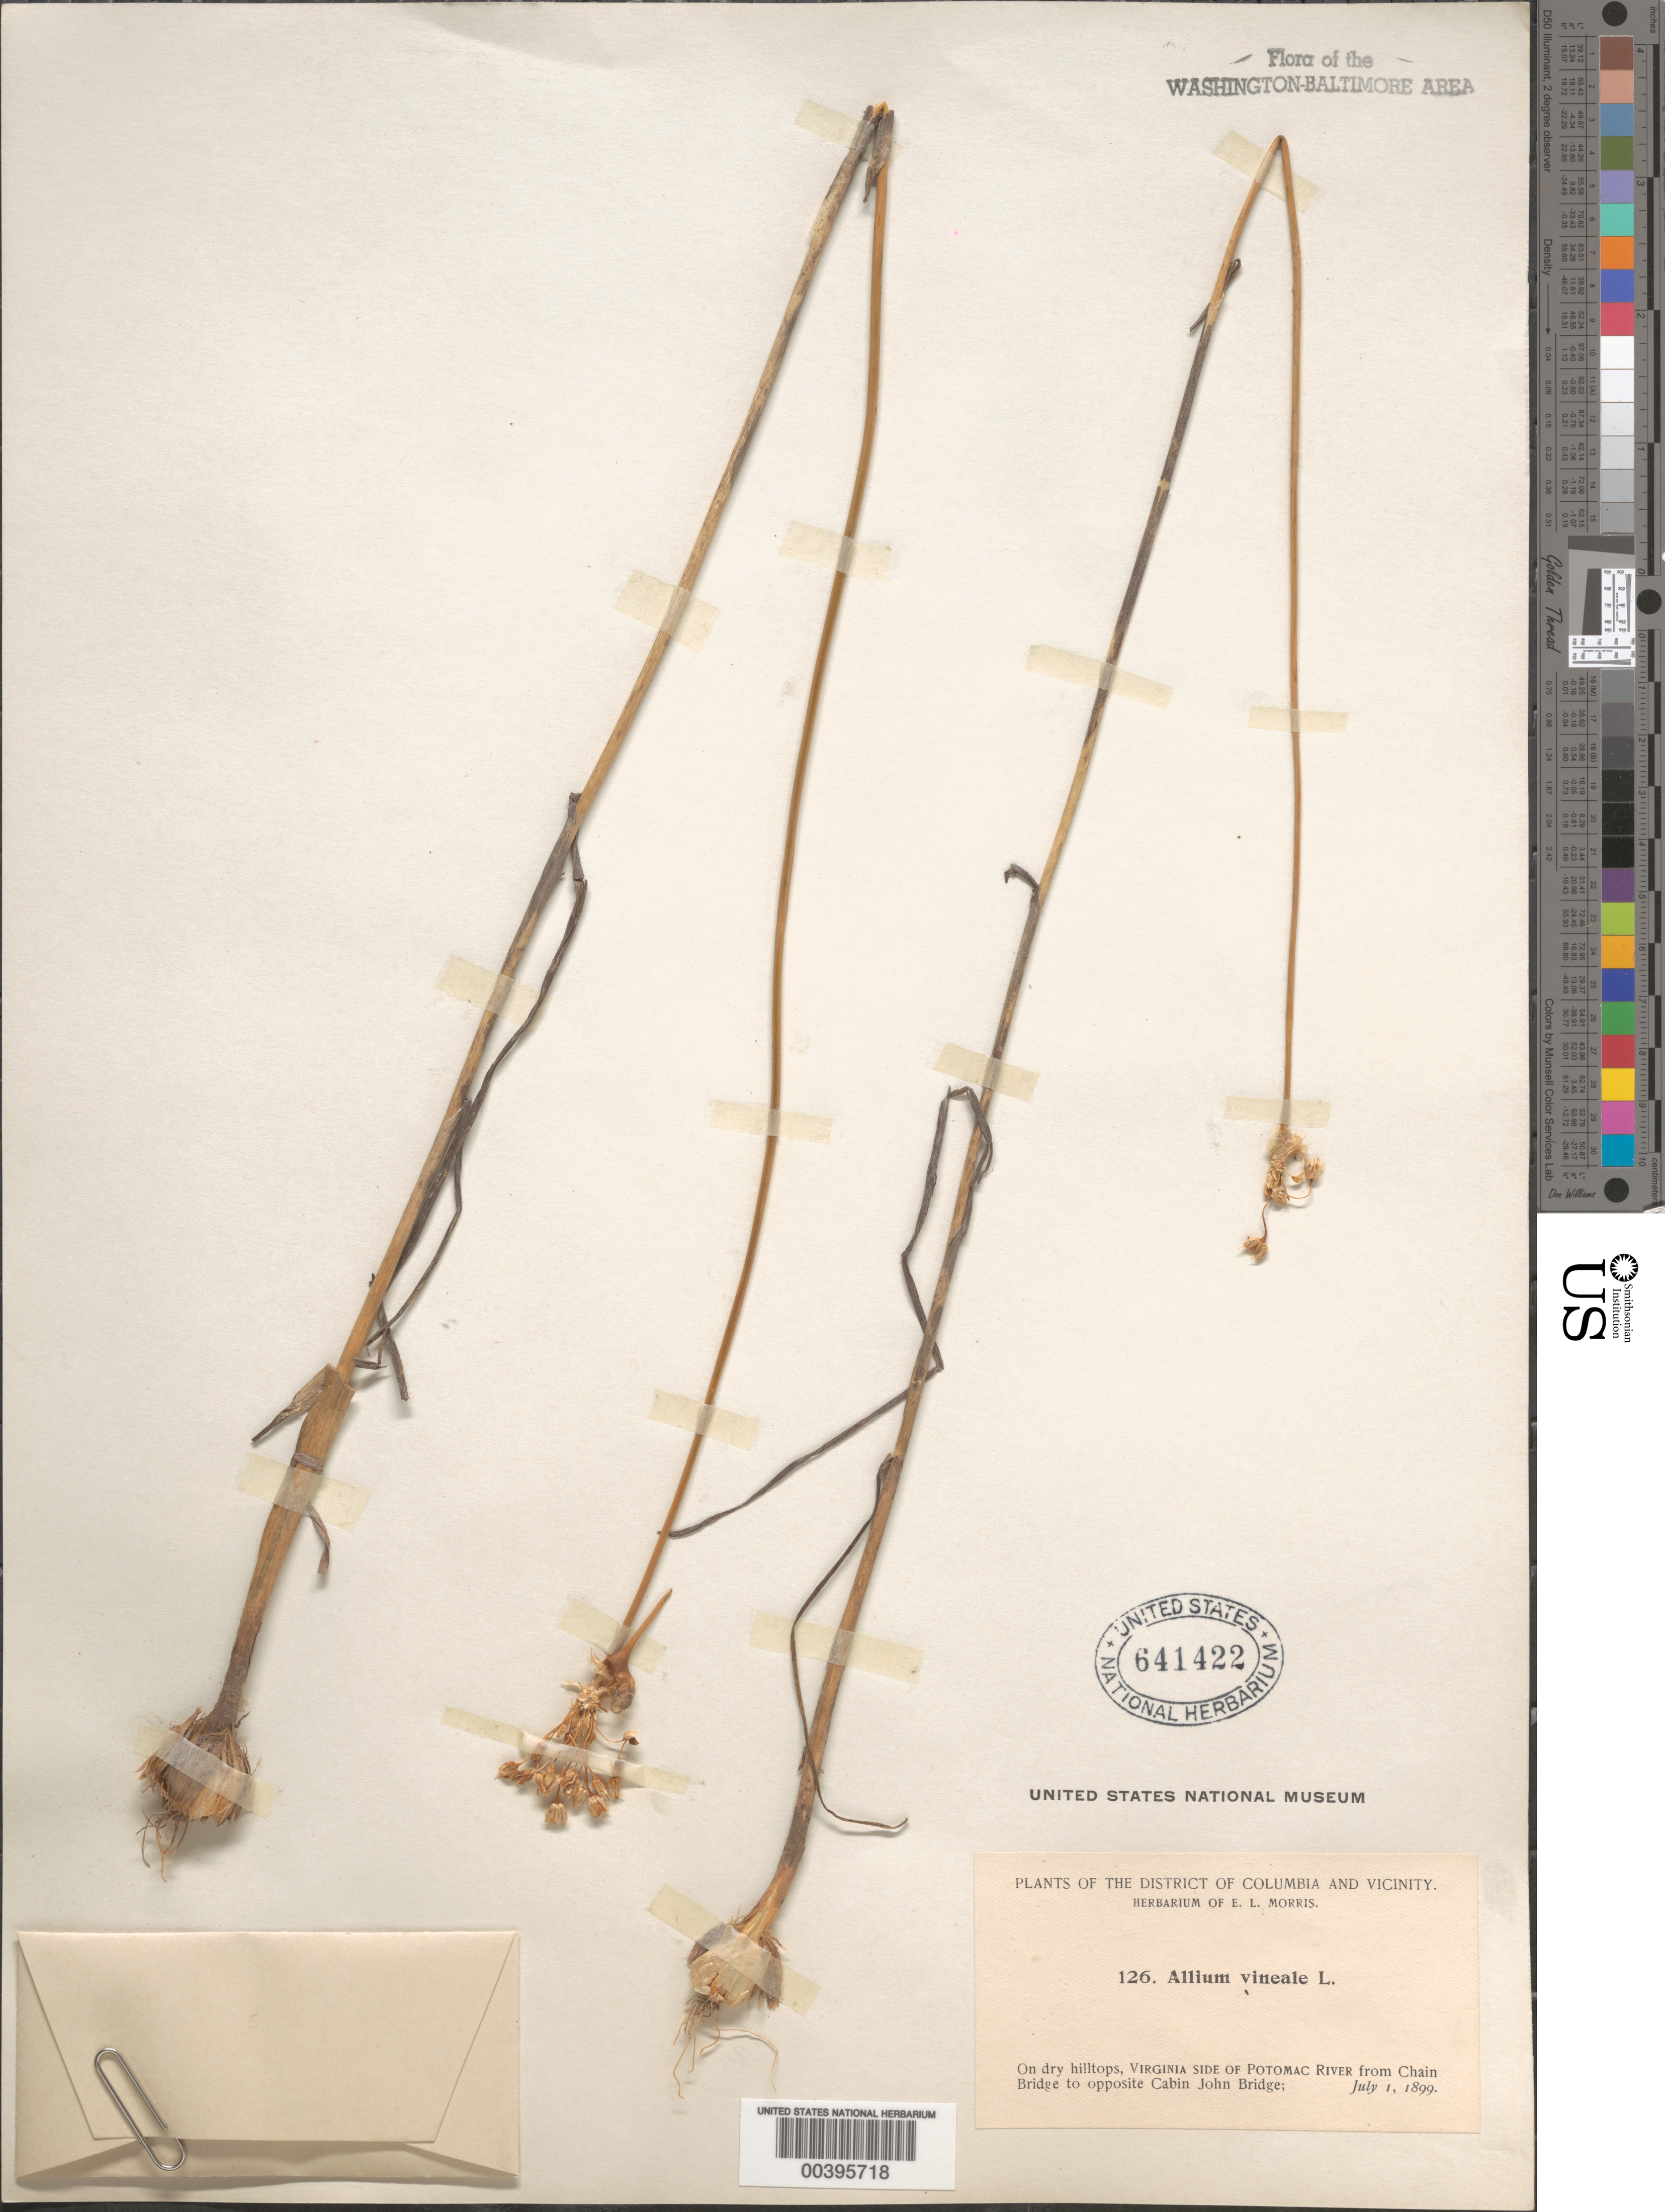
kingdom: Plantae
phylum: Tracheophyta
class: Liliopsida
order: Asparagales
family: Amaryllidaceae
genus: Allium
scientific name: Allium vineale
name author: L.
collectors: E. L. Morris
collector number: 126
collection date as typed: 01 Jul 1899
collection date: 1899-07-01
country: United States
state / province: Virginia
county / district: Arlington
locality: Potomac Banks between Chain Bridge and Cabin John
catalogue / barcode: US 641422